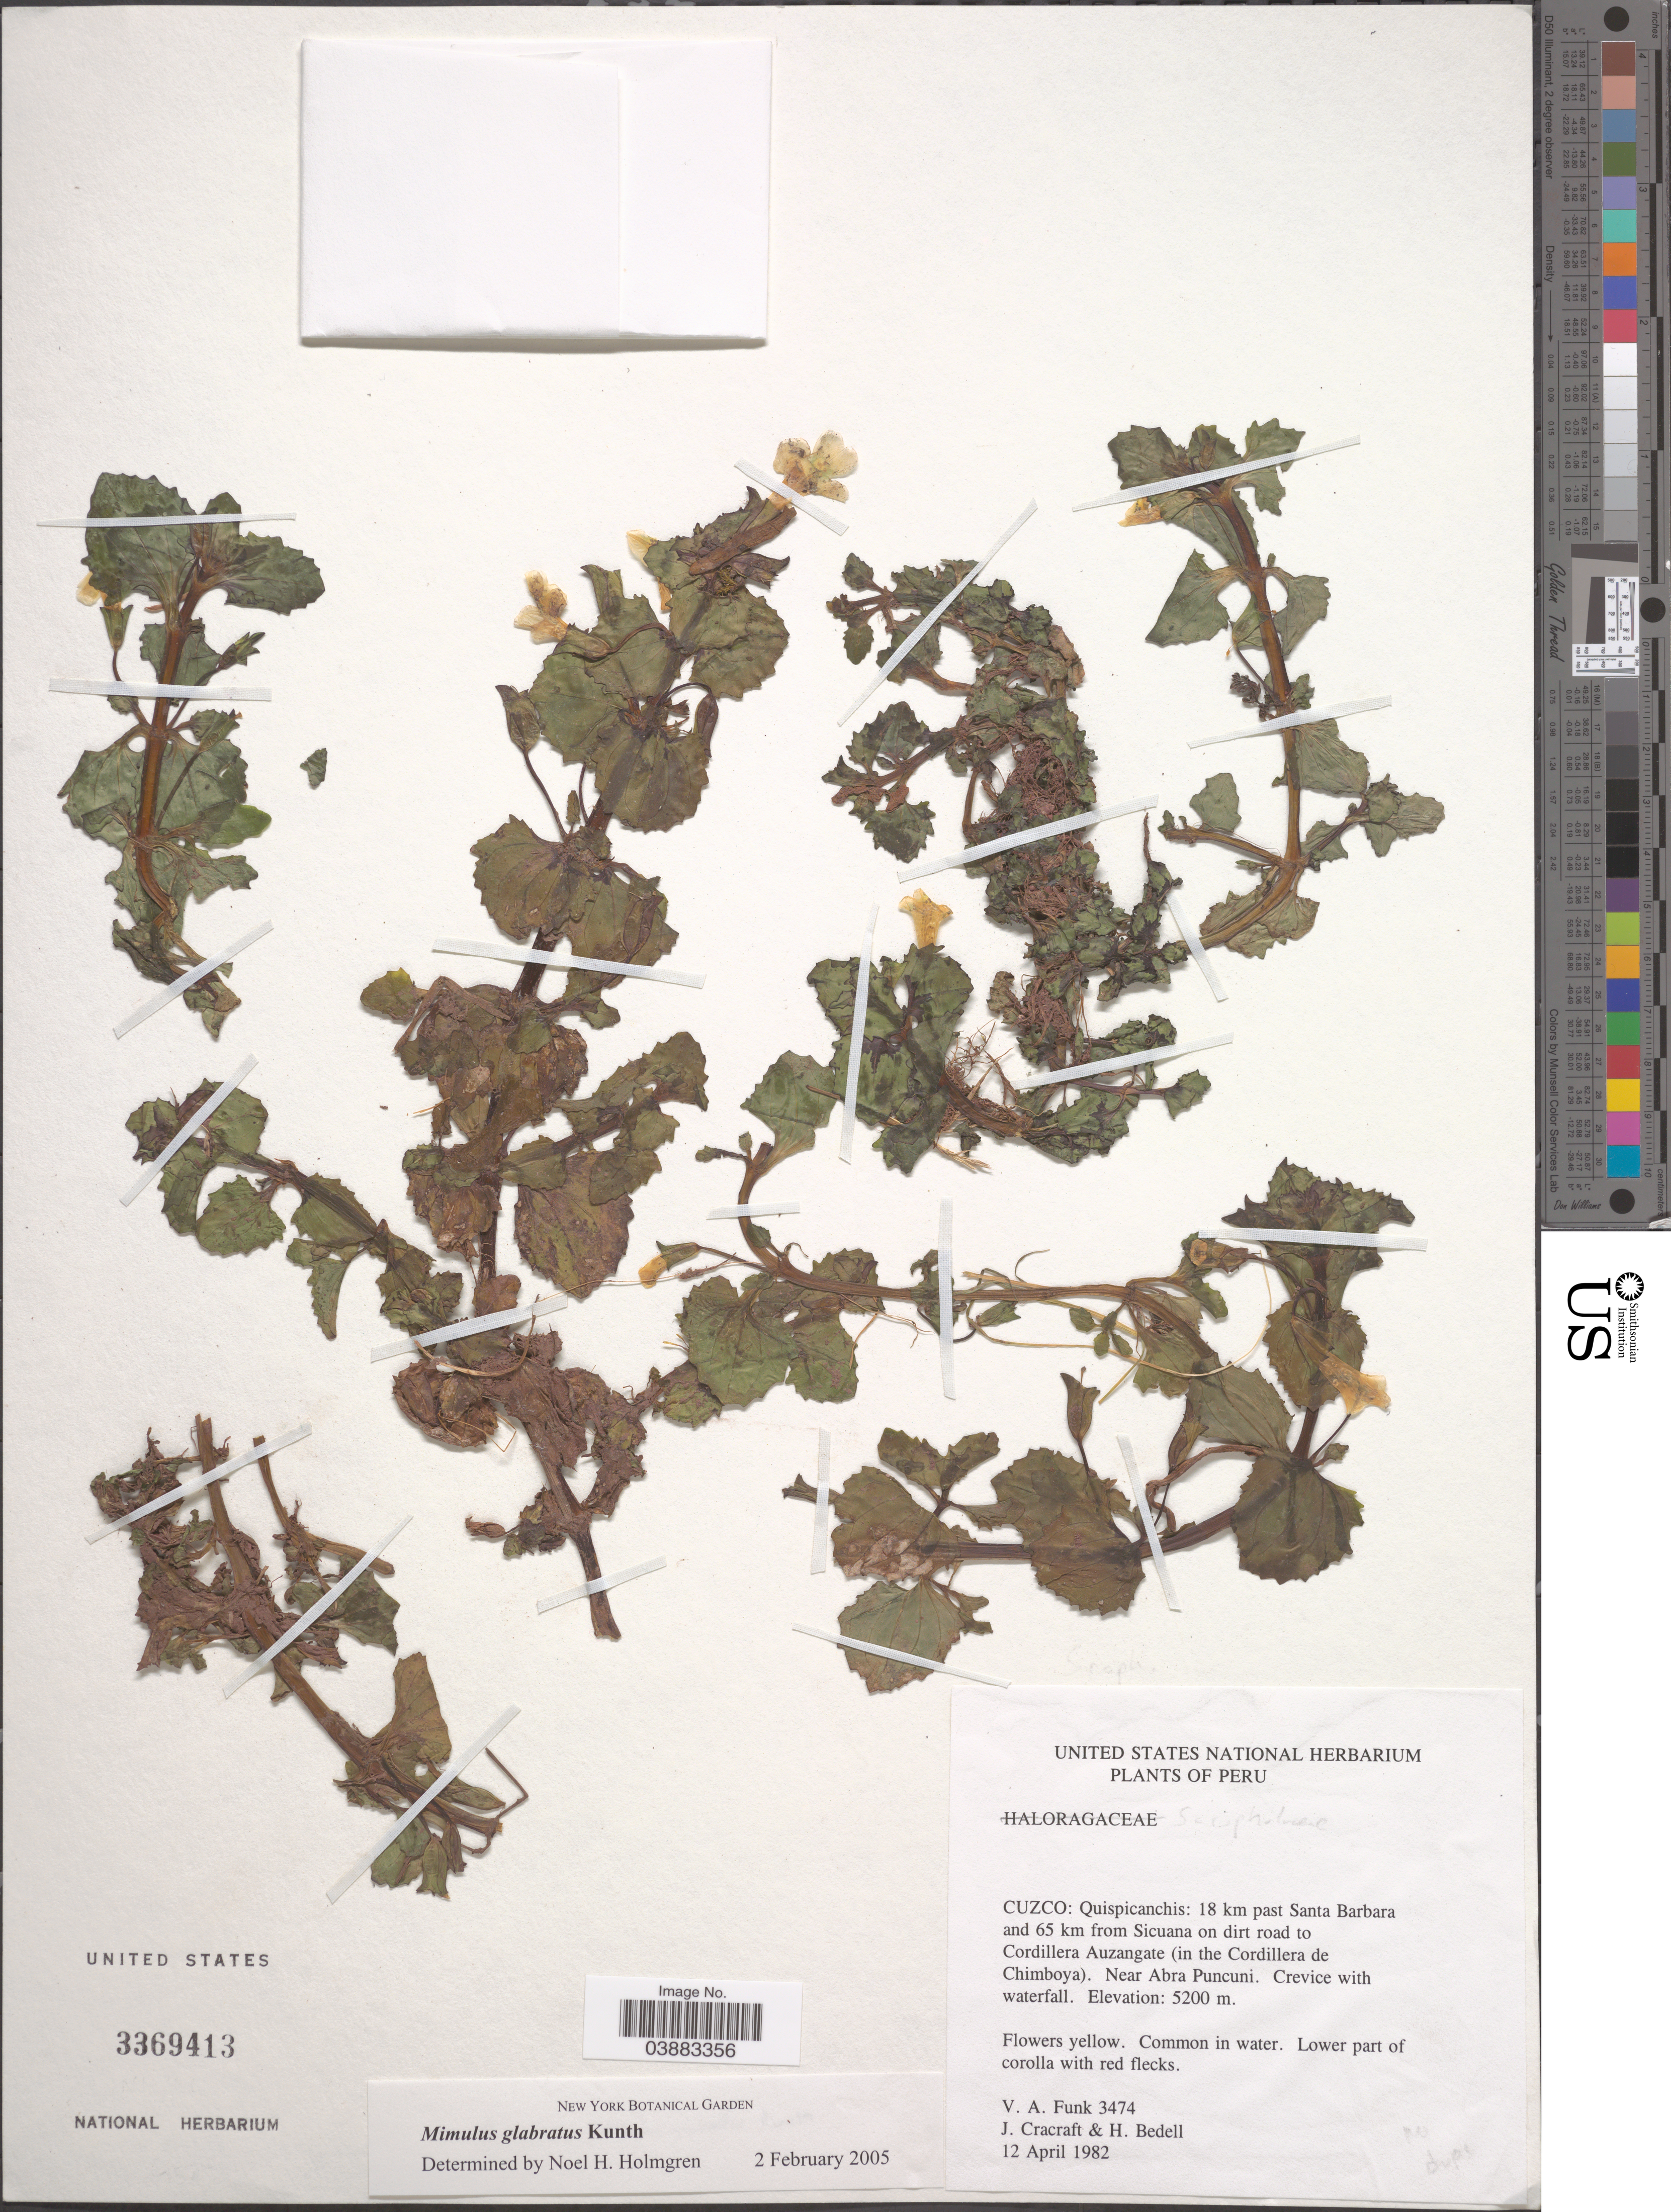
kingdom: Plantae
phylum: Tracheophyta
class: Magnoliopsida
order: Lamiales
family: Phrymaceae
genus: Mimulus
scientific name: Mimulus glabratus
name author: Kunth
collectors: V. Funk, J. L. Cracraft & H. Bedell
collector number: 3474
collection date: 1982-04-12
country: Peru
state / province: Cusco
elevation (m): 5200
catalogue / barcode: US 3369413